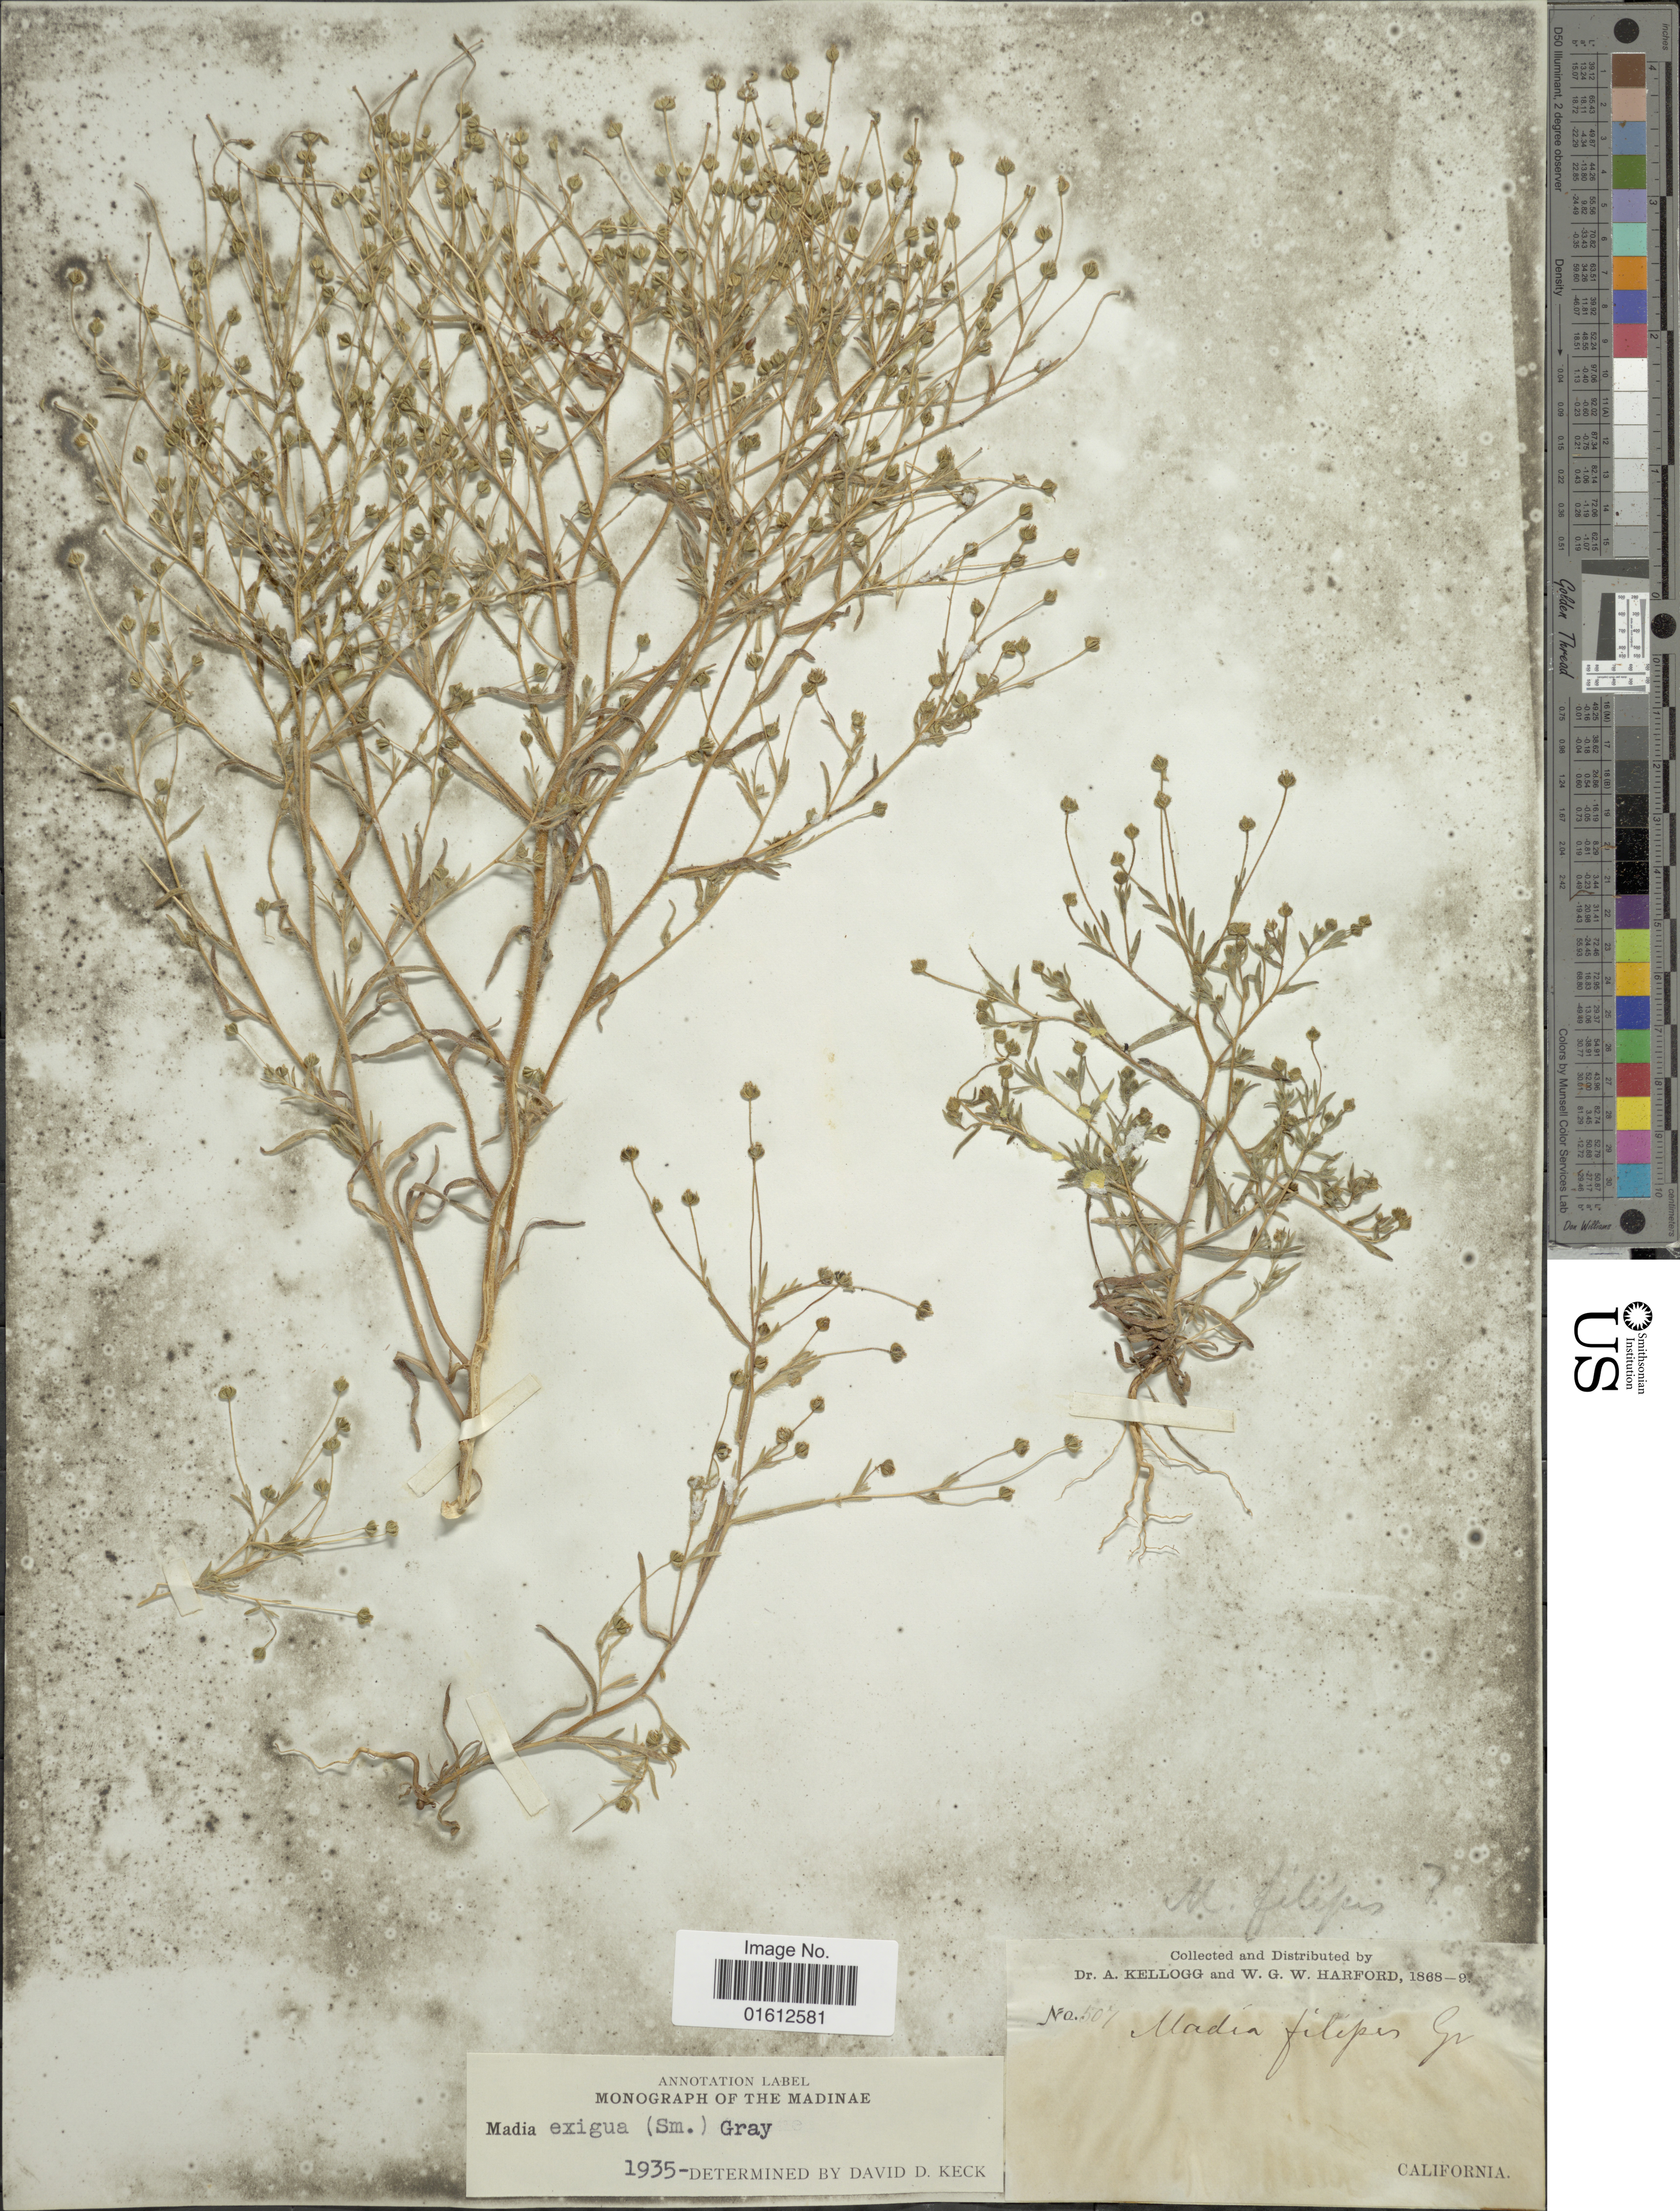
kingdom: Plantae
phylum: Tracheophyta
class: Magnoliopsida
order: Asterales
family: Asteraceae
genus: Madia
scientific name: Madia exigua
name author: (Sm.) A. Gray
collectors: A. Kellogg & W. G. W. Harford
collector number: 501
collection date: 1868/1891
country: United States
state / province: California